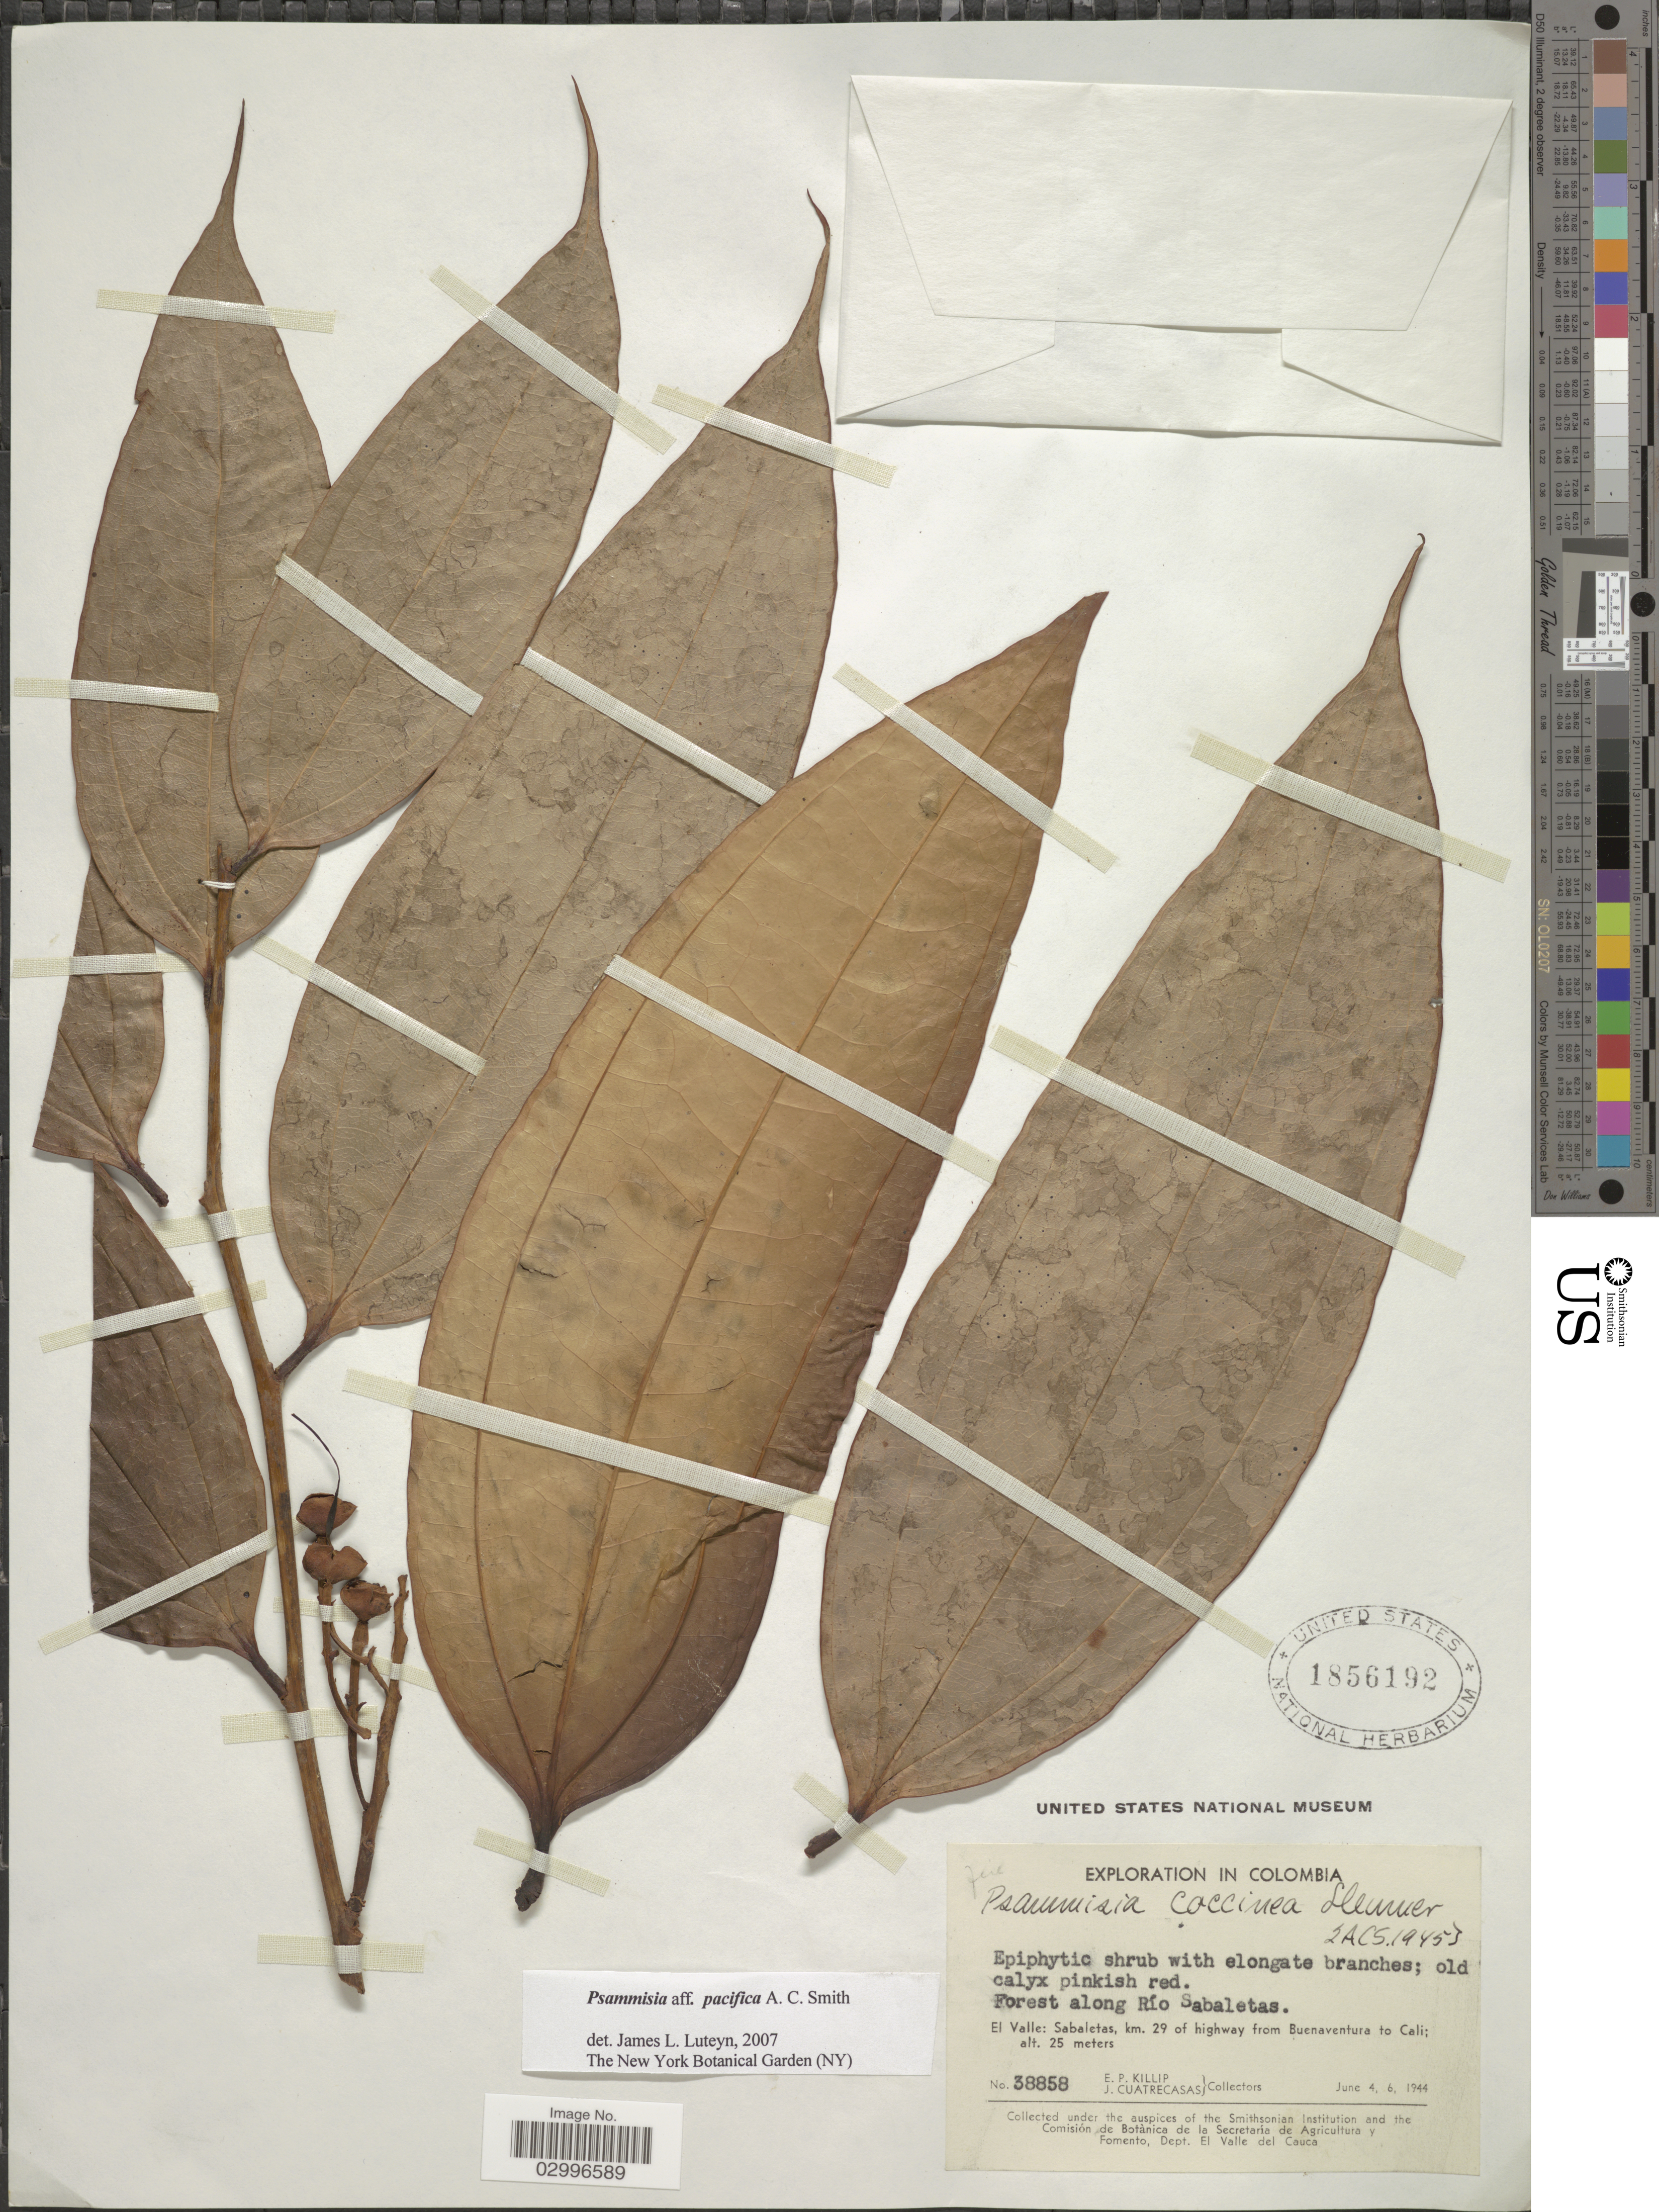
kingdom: Plantae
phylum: Tracheophyta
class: Magnoliopsida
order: Ericales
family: Ericaceae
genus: Psammisia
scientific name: Psammisia pacifica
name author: A.C. Sm.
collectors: E. P. Killip & J. Cuatrecasas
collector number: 38858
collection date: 1944-06-04/1944-06-06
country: Colombia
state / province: Valle del Cauca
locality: Forest along Río Sabaletas. El Valle: Sabaletas, km. 29 of highway from Buenaventura to Cali.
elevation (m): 25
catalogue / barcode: US 1856192